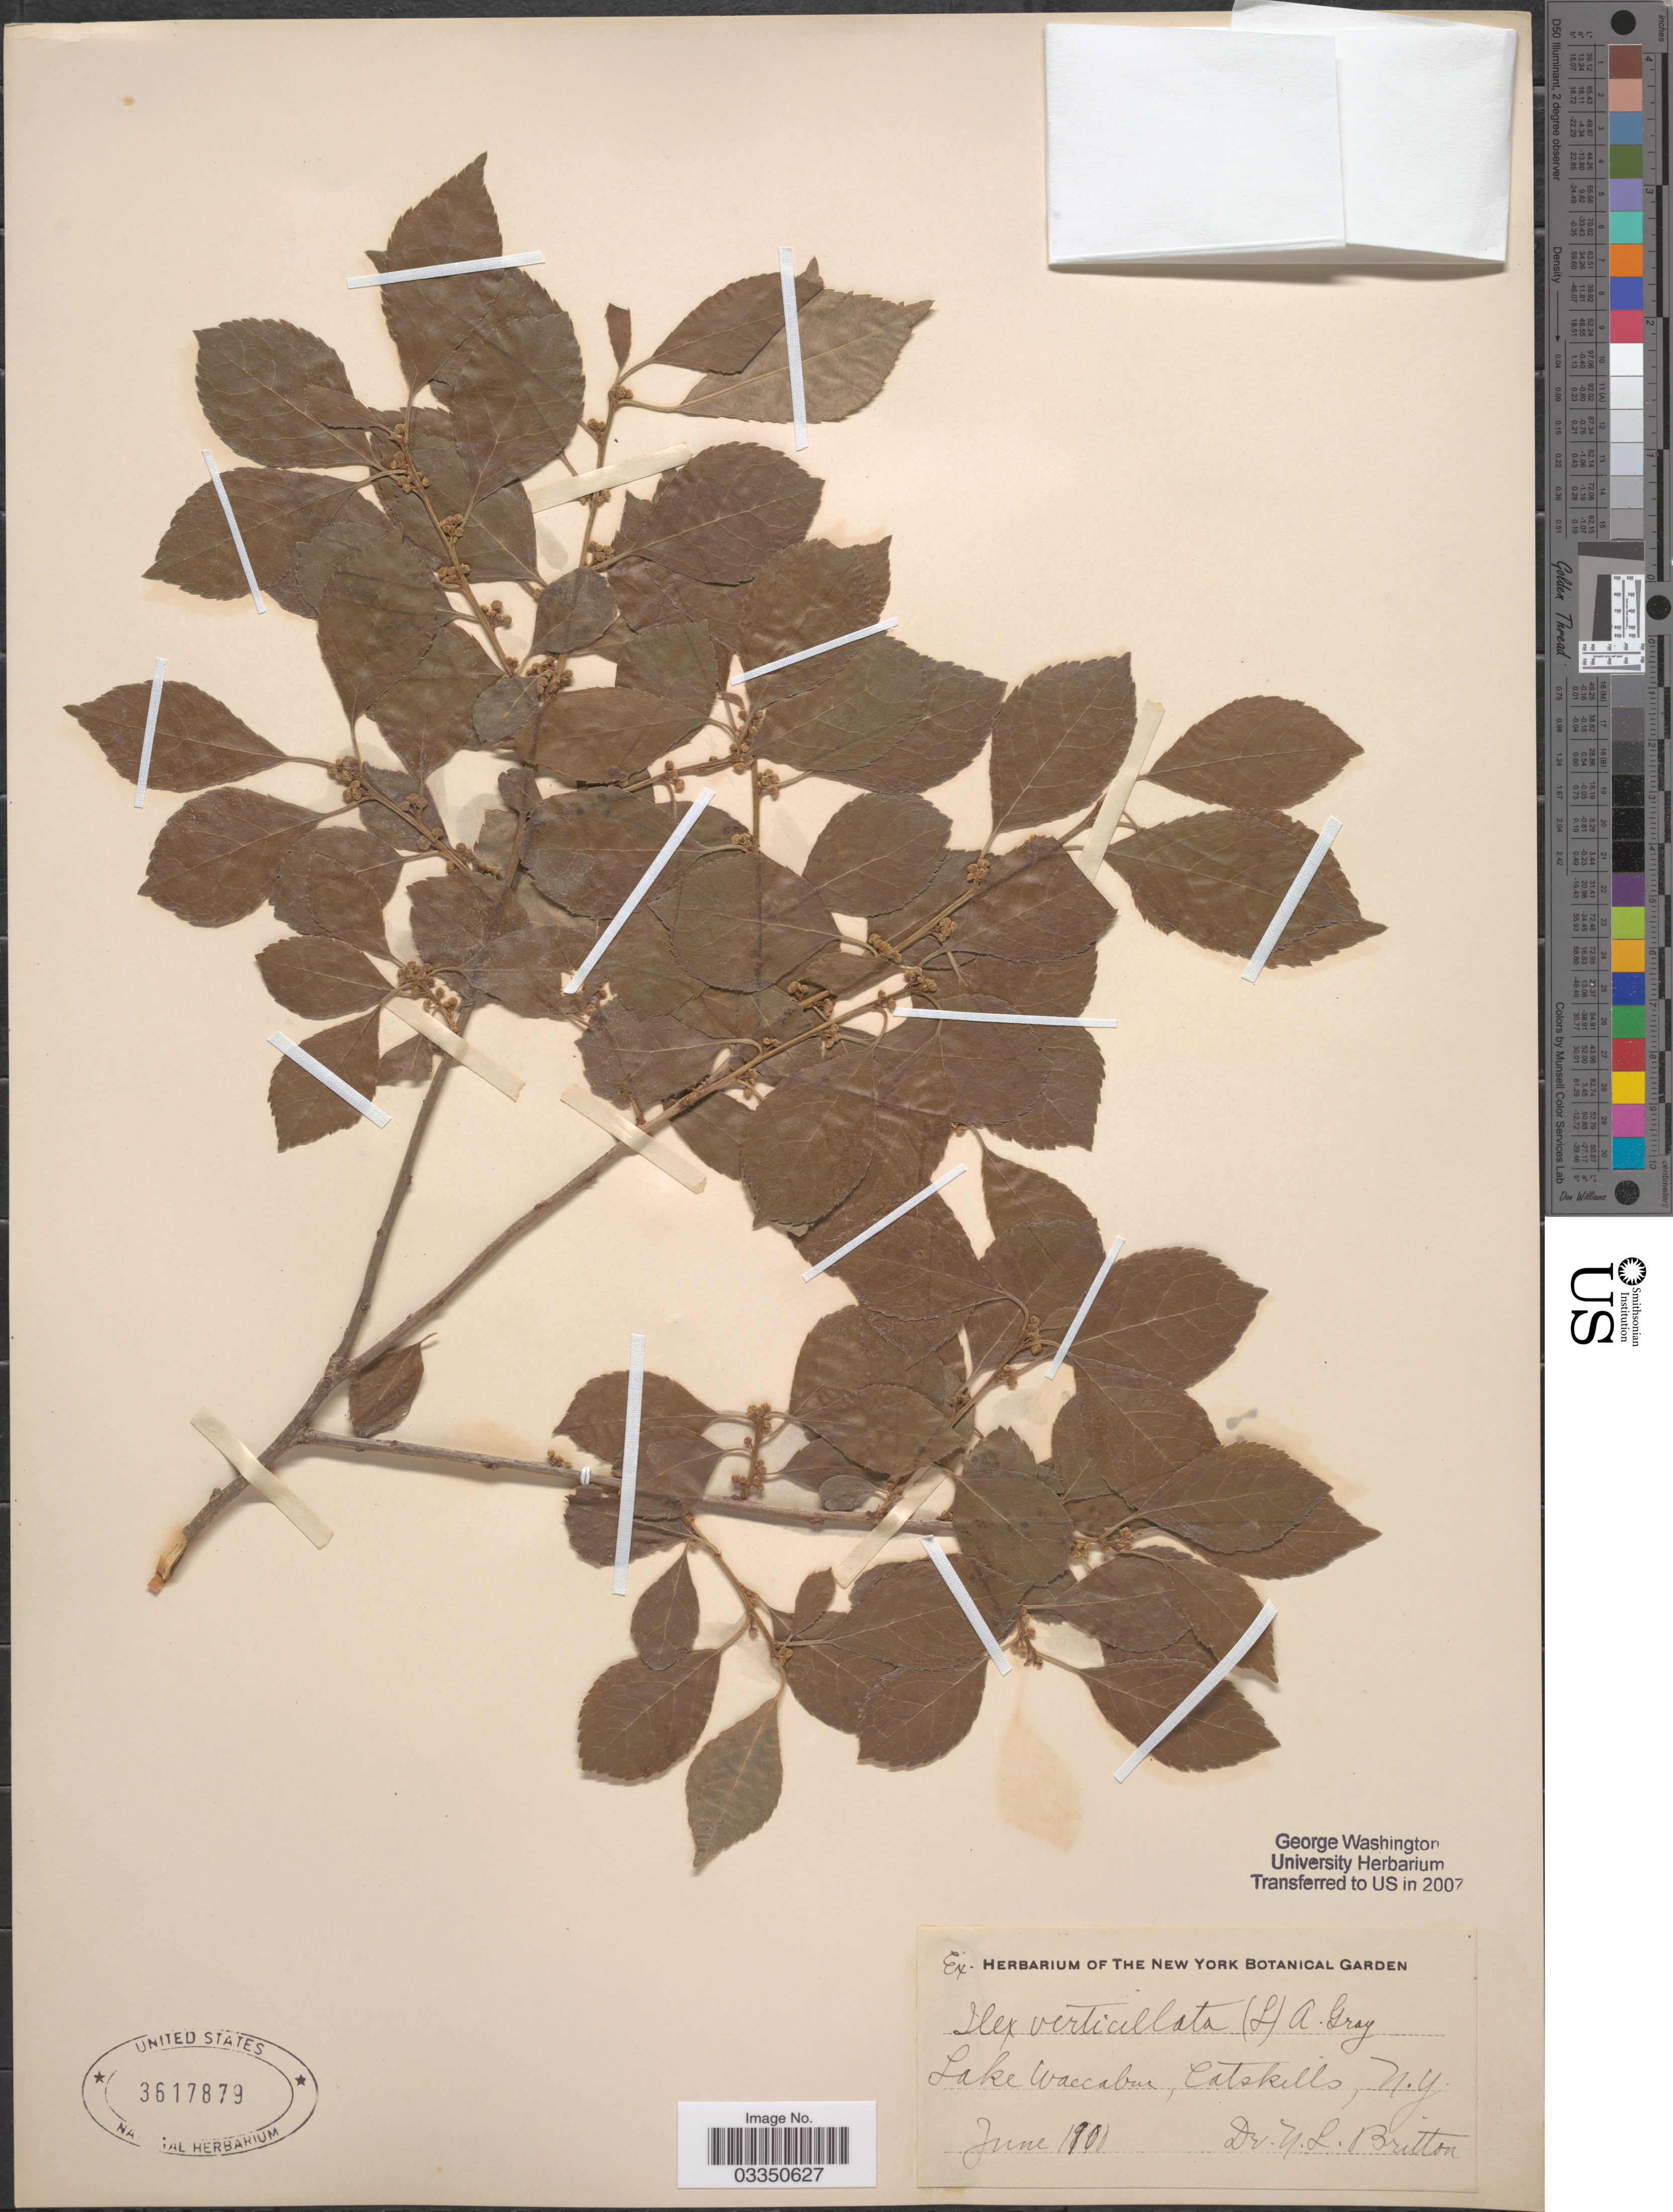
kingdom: Plantae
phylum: Tracheophyta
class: Magnoliopsida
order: Aquifoliales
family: Aquifoliaceae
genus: Ilex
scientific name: Ilex verticillata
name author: (L.) A. Gray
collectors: N. Britton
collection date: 1901-06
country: United States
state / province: New York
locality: Lake Waccabuc, Catskills.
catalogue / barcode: US 3617879